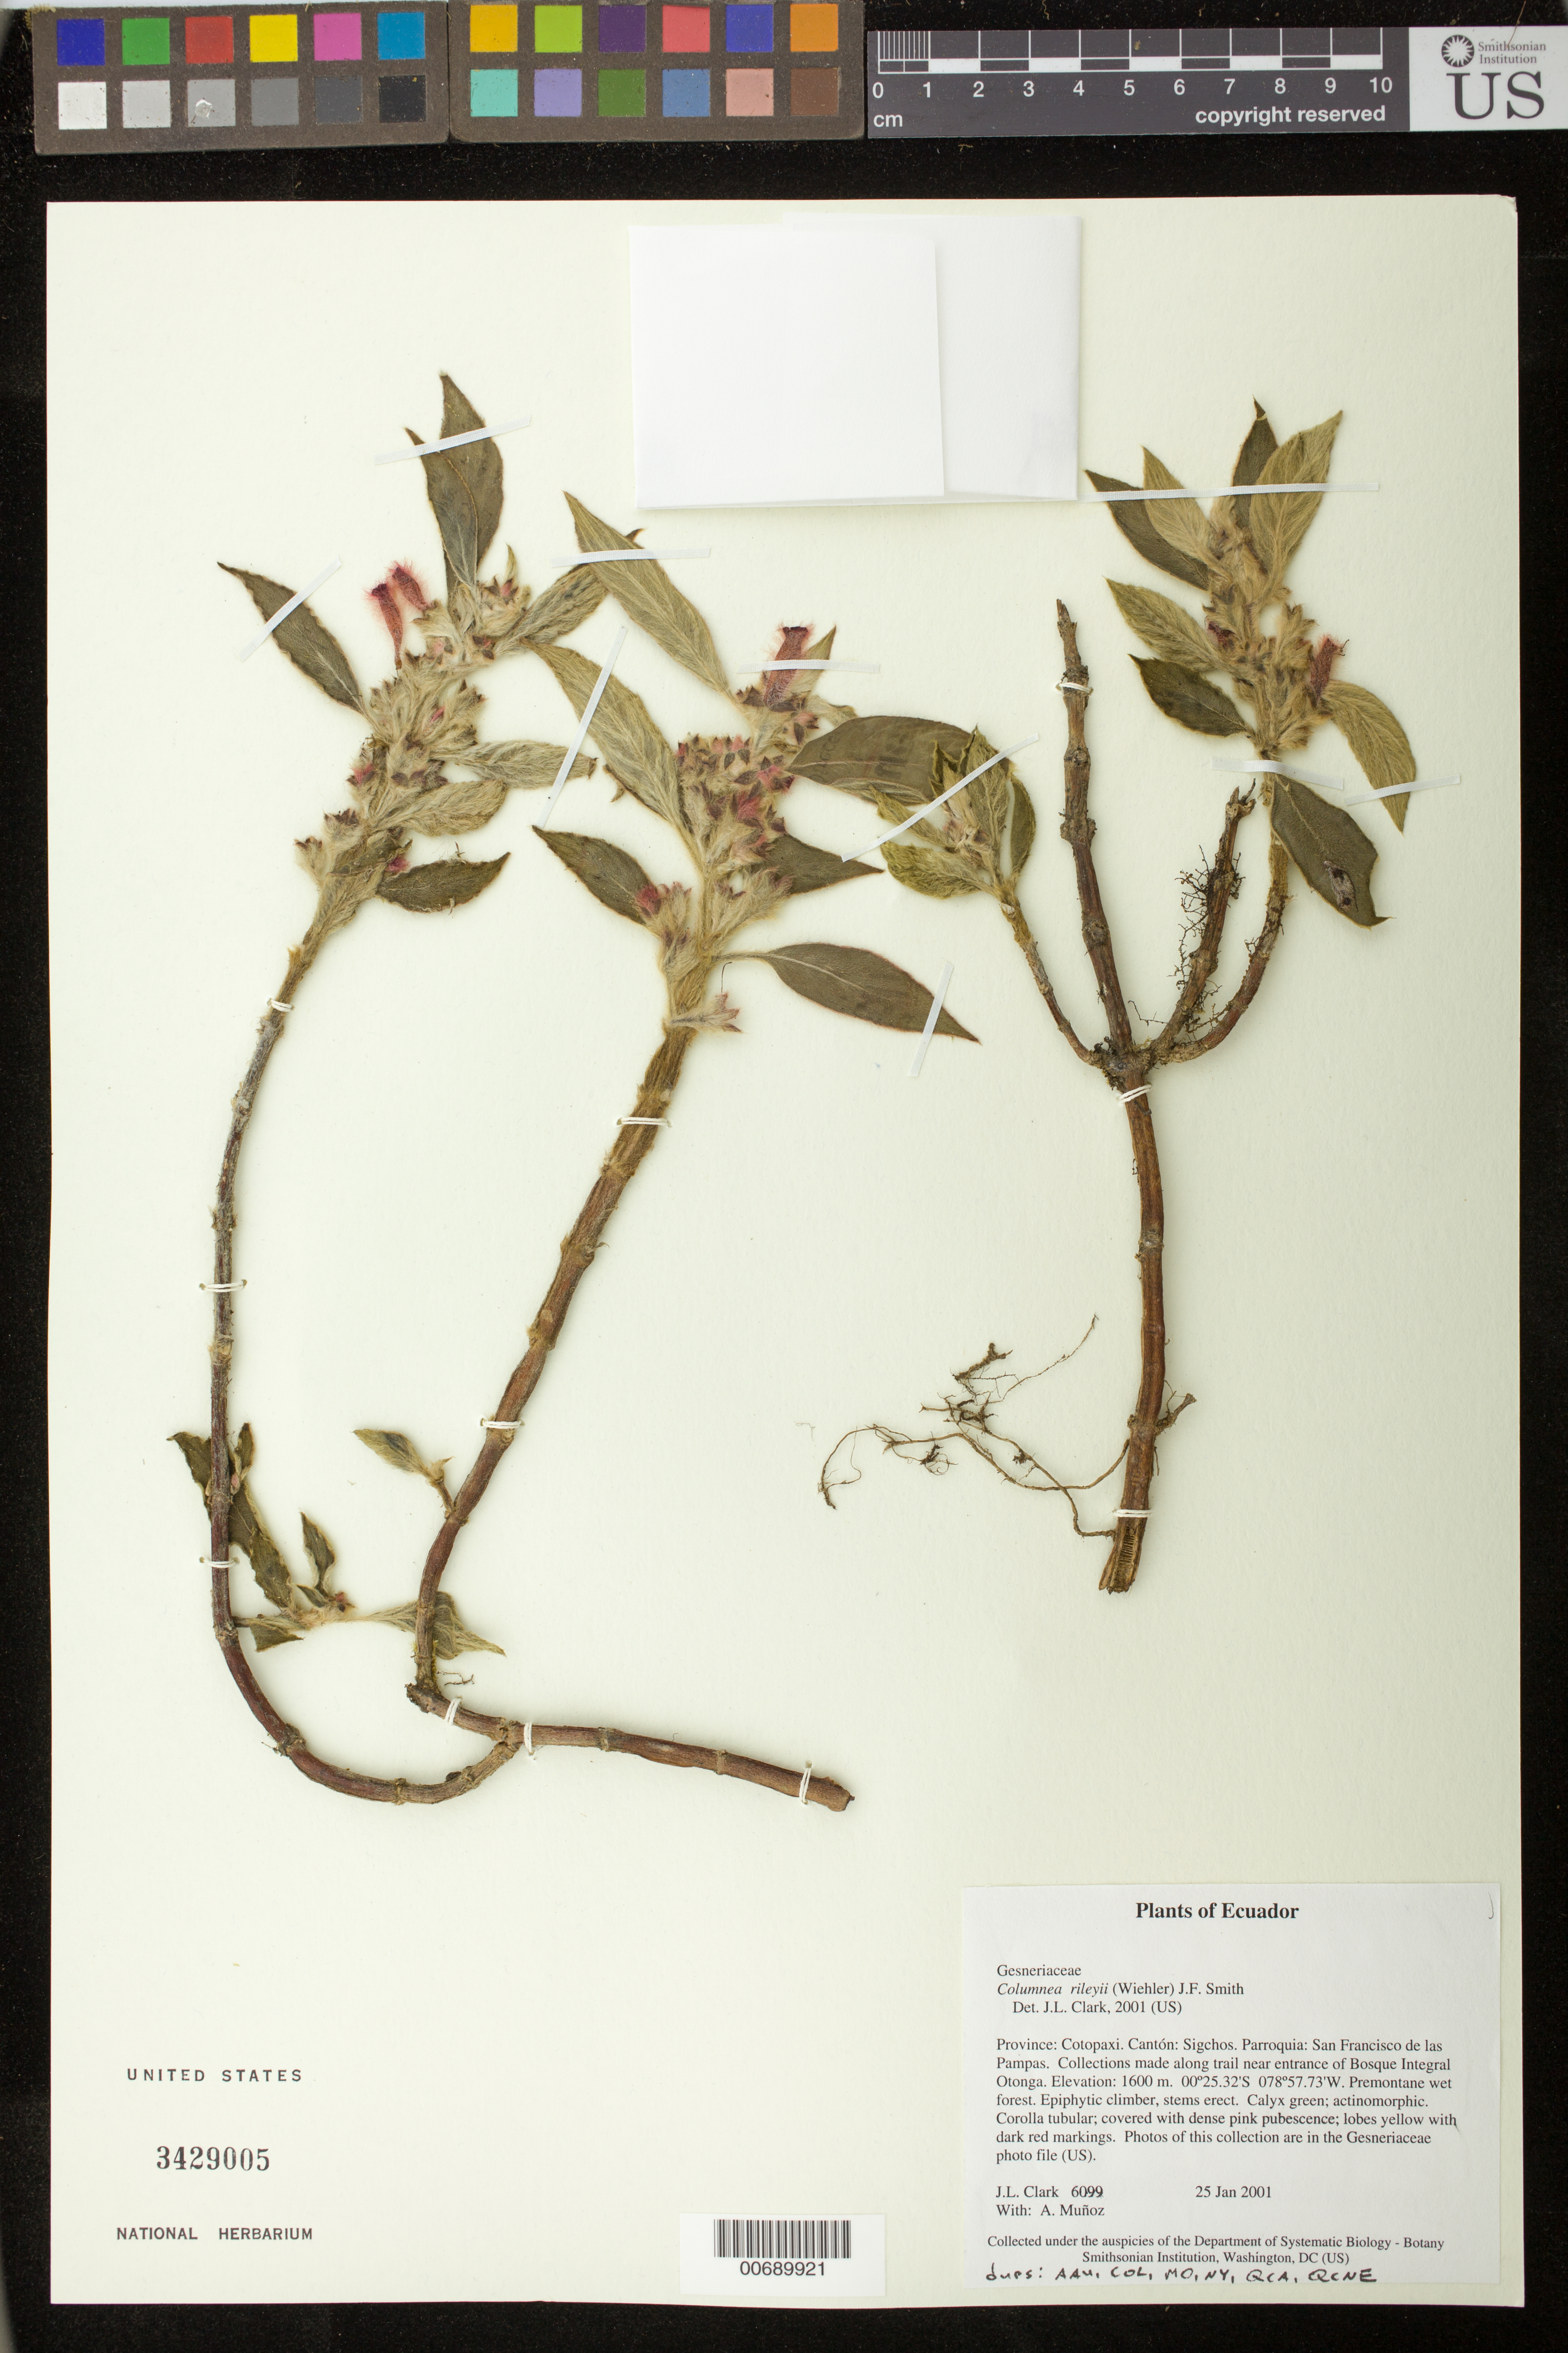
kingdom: Plantae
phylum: Tracheophyta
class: Magnoliopsida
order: Lamiales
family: Gesneriaceae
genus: Columnea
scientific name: Columnea rileyi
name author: (Wiehler) J.F. Sm.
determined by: Clark, J. L., (SEL), The Marie Selby Botanical Garden (UNITED STATES)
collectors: J. L. Clark & A. Muñoz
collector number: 06099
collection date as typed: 25 Jan 2001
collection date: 2001-01-25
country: Ecuador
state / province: Cotopaxi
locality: Sigchos. Parroquia: San Francisco de las Pampas. Collections made along trail near entrance of Bosque Integral Otonga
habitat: Premontane wet forest.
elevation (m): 1600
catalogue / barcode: US 3429005